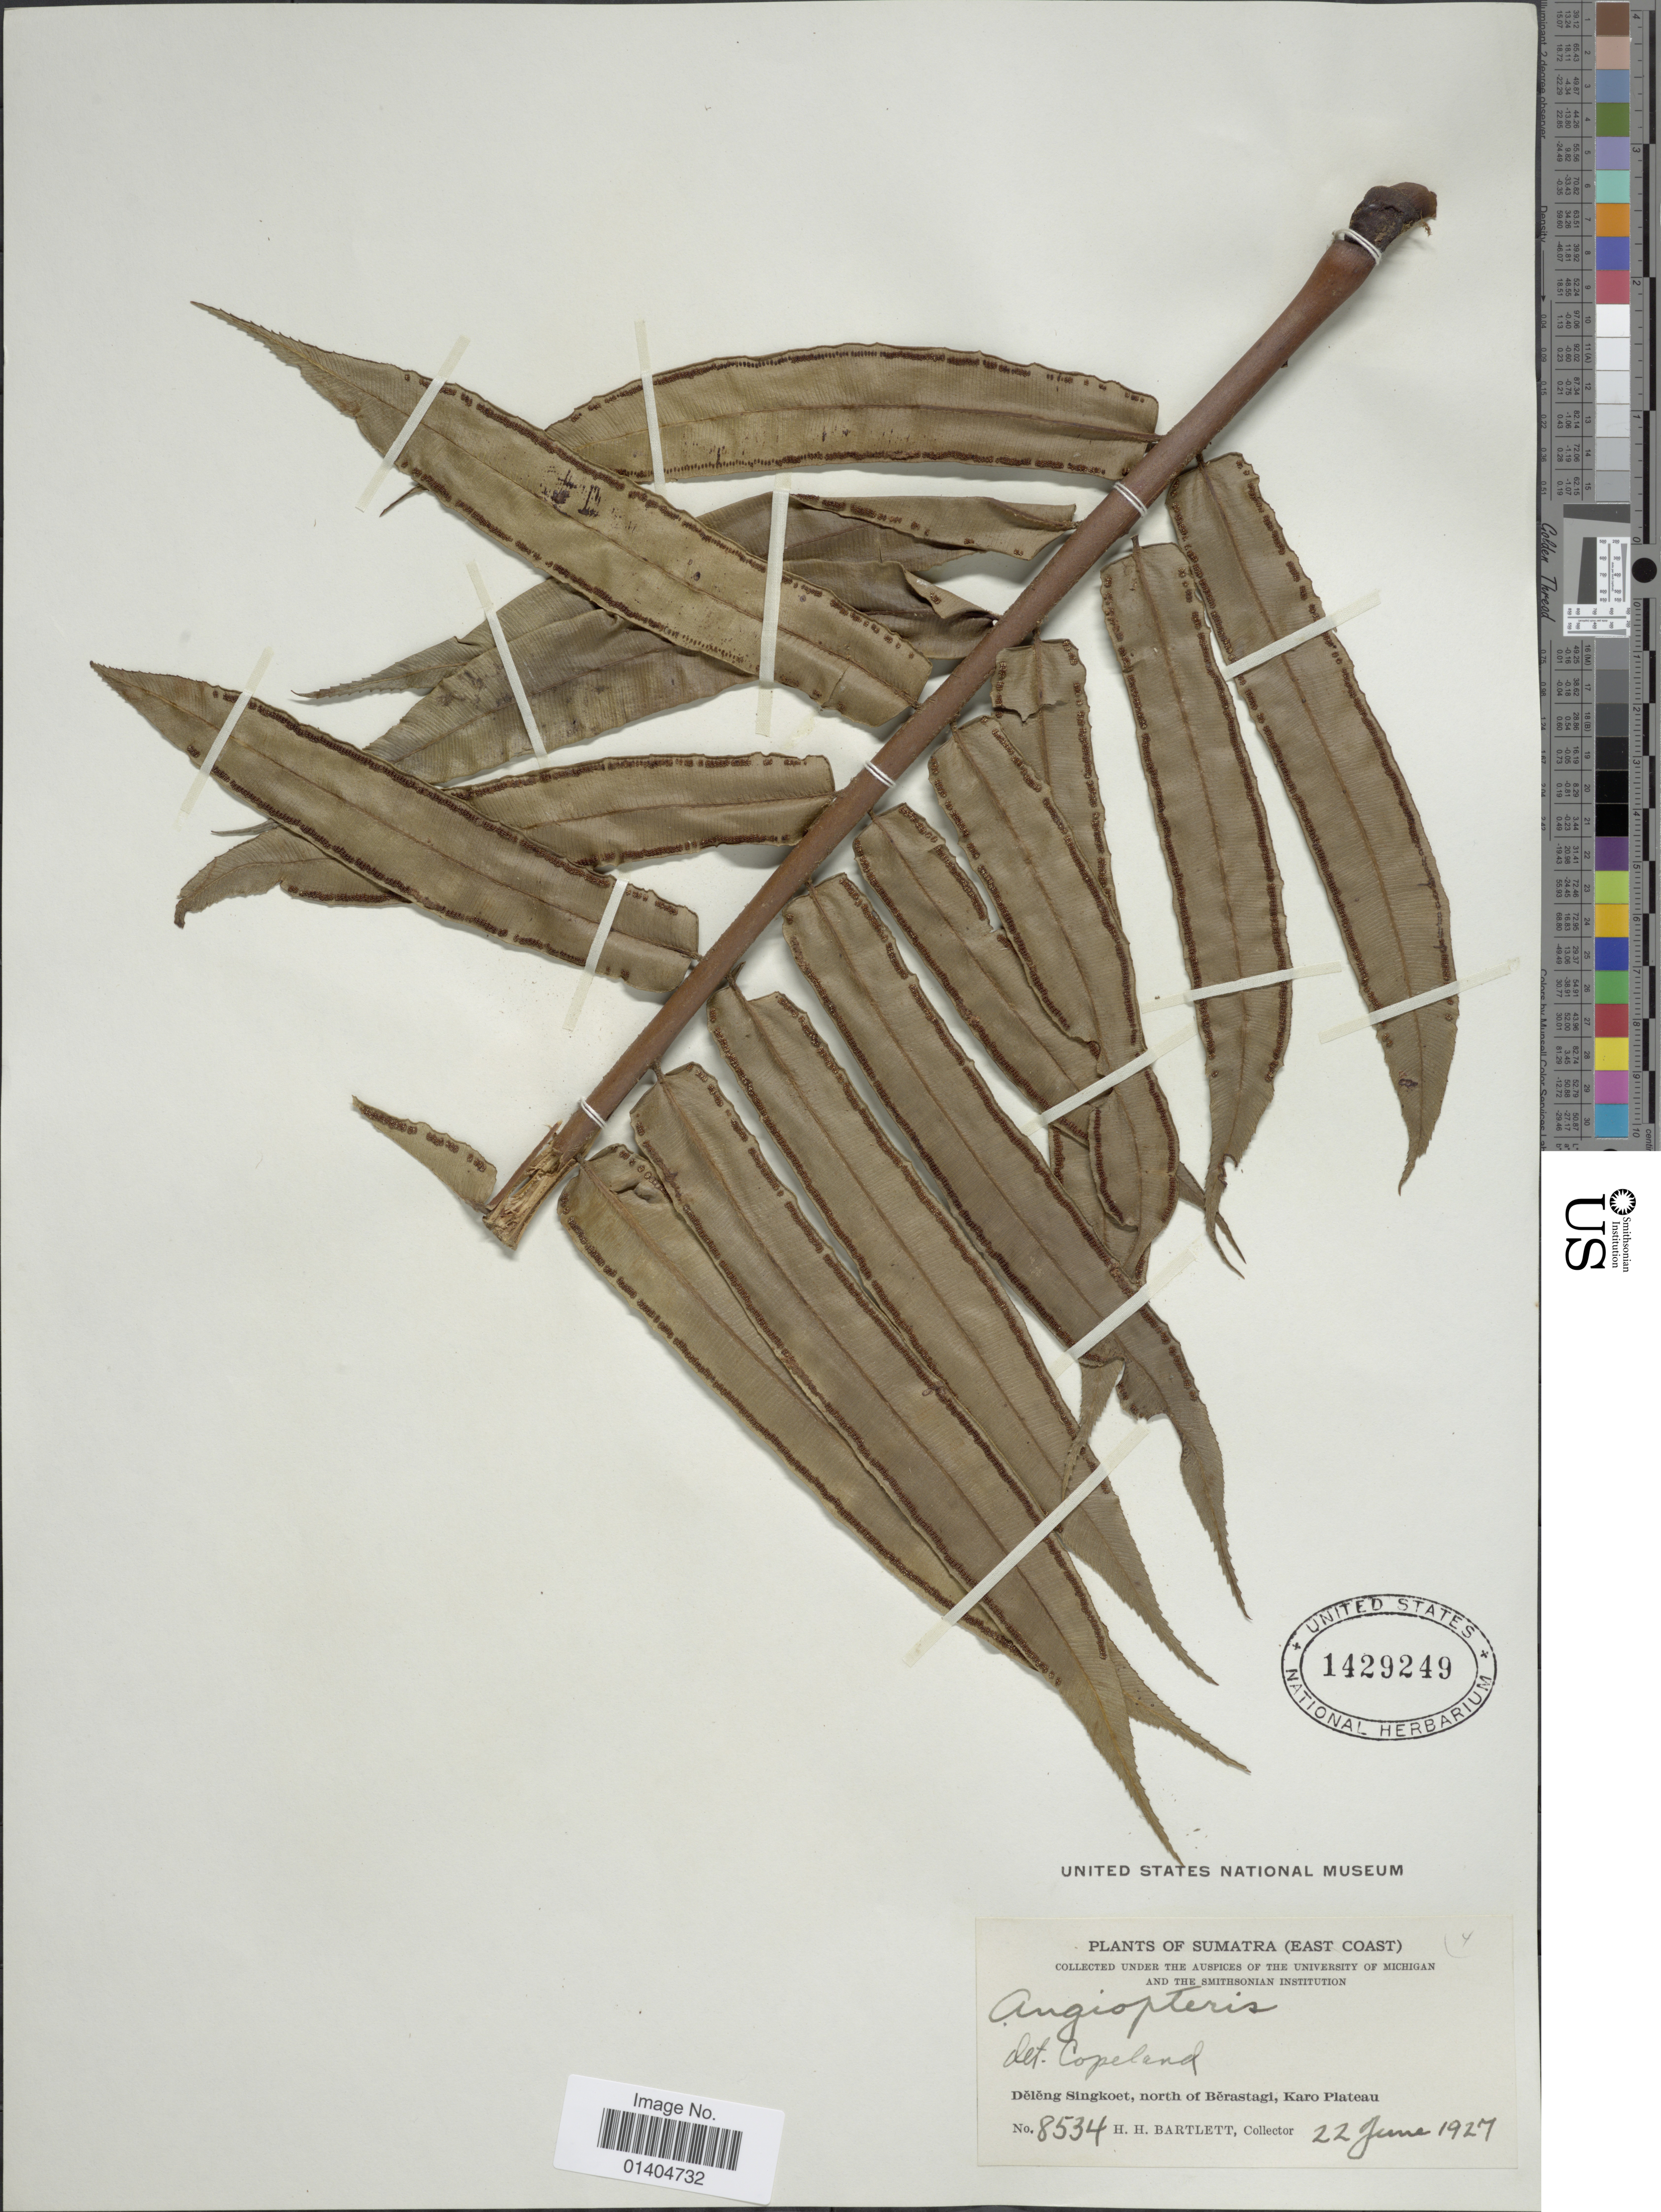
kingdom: Plantae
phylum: Tracheophyta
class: Polypodiopsida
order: Marattiales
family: Marattiaceae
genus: Angiopteris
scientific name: Angiopteris sp.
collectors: H. H. Bartlett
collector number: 8534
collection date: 1927-06-22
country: Indonesia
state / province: Sumatra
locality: Sumatra (East Coast) Dēlēng Singkoet, north of Bērastagi, Karo Plateau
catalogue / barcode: US 1429249